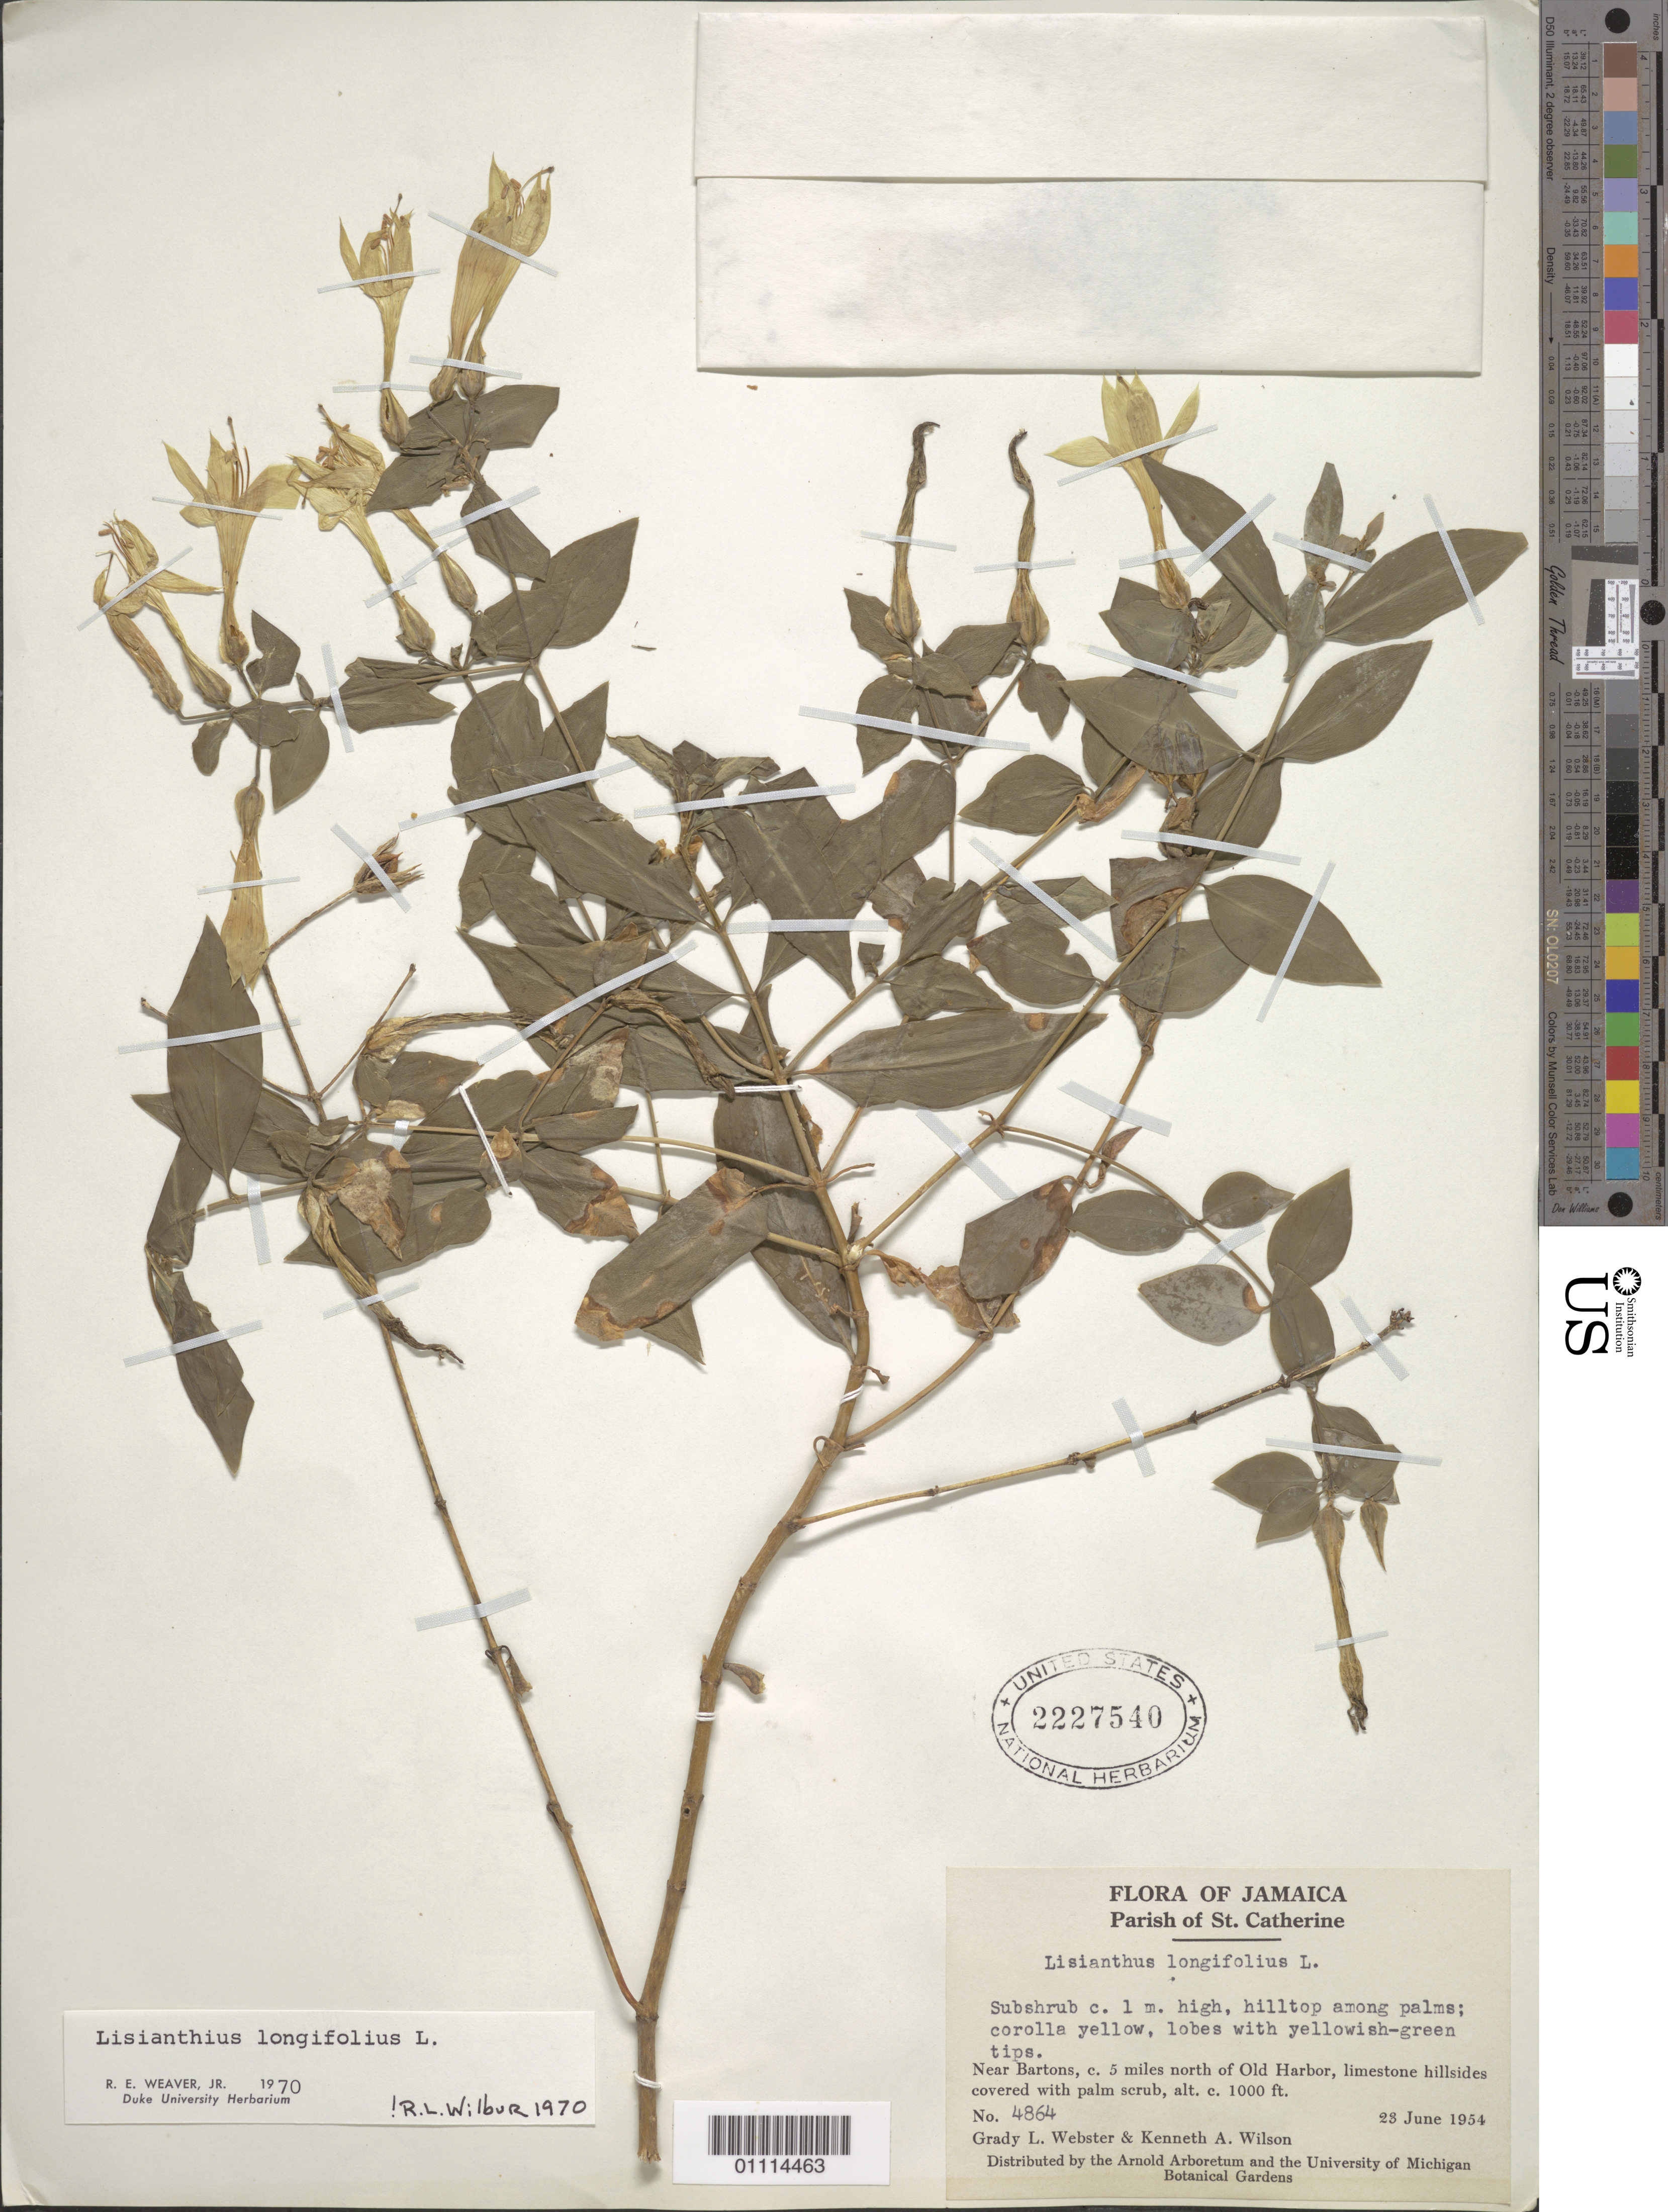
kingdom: Plantae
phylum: Tracheophyta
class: Magnoliopsida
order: Gentianales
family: Gentianaceae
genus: Lisianthius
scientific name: Lisianthius longifolius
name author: L.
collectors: G. L. Webster & K. A. Wilson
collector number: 4864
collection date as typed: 23 Jun 1954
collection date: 1954-06-23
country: Jamaica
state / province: Saint Catherine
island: Jamaica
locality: Near Bartons, c. 5 miles N of Old Harbor, limestone hillsides covered with palm scrub. Hilltop among palms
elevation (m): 305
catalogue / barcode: US 2227540